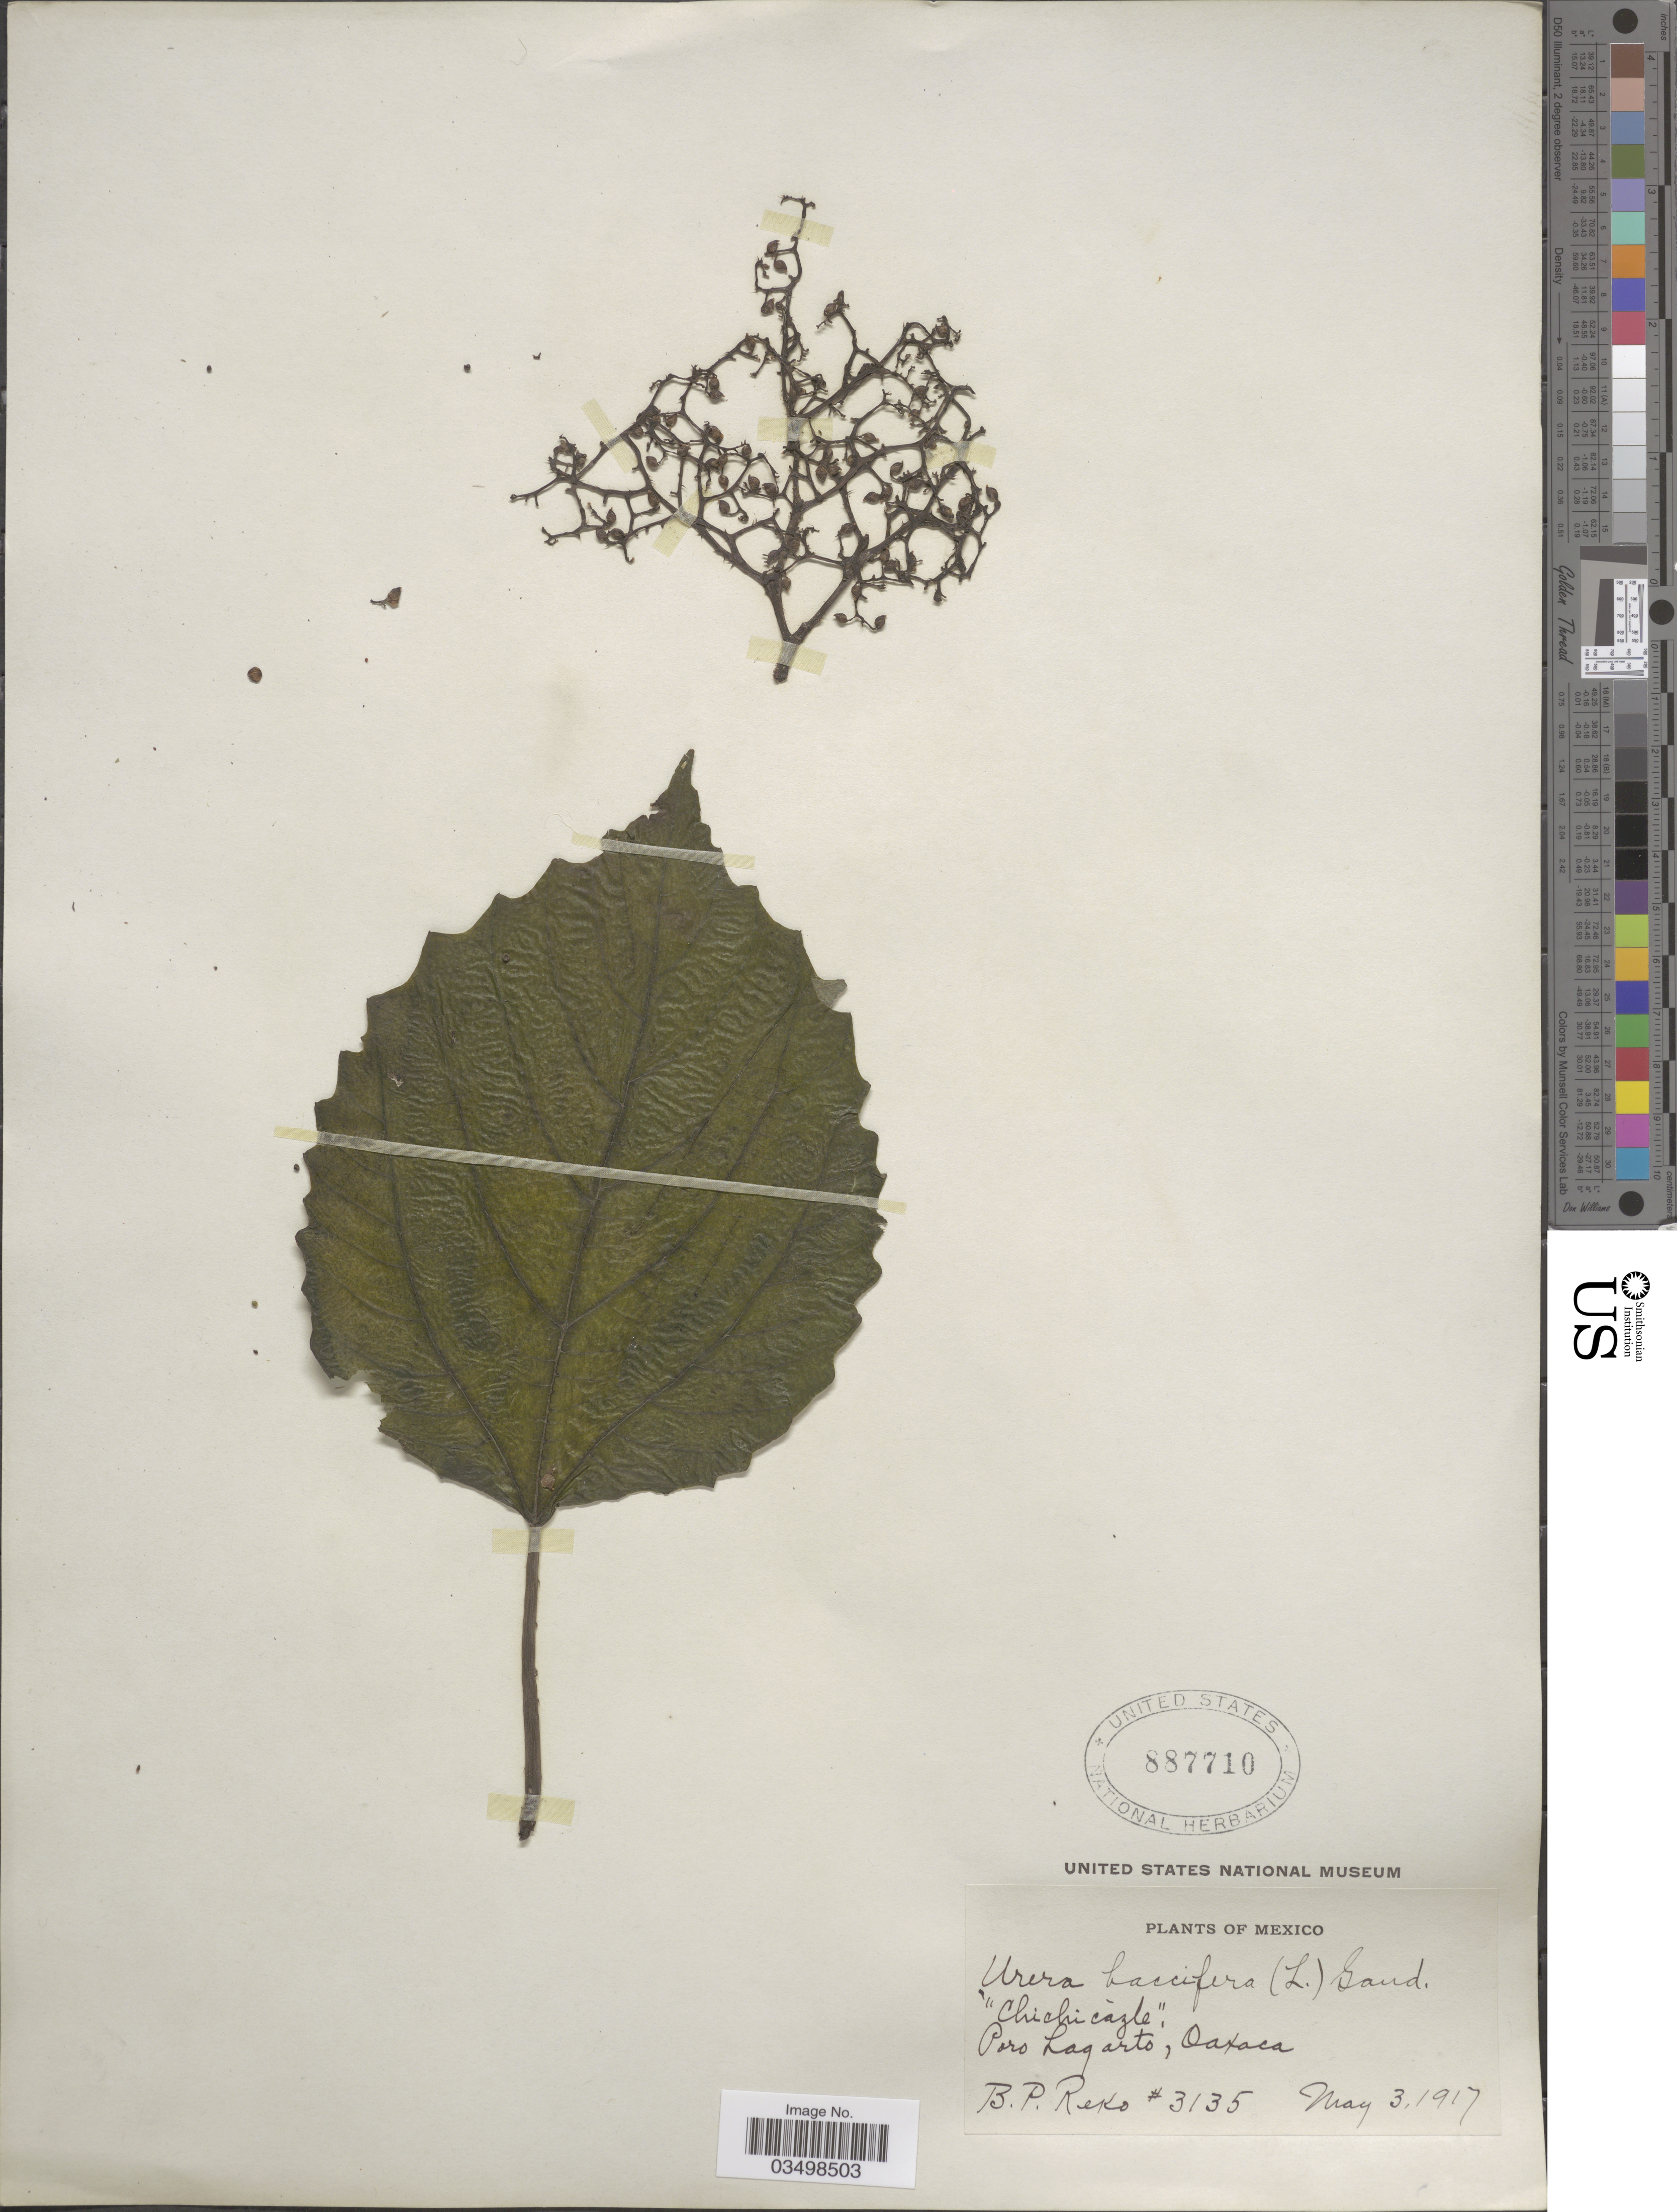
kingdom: Plantae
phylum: Tracheophyta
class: Magnoliopsida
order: Rosales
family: Urticaceae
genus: Urera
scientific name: Urera baccifera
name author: (L.) Gaudich. ex Wedd.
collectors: B. P. Reko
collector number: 3135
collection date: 1917-05-03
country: Mexico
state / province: Oaxaca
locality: Poro Laqarto.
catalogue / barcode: US 887710